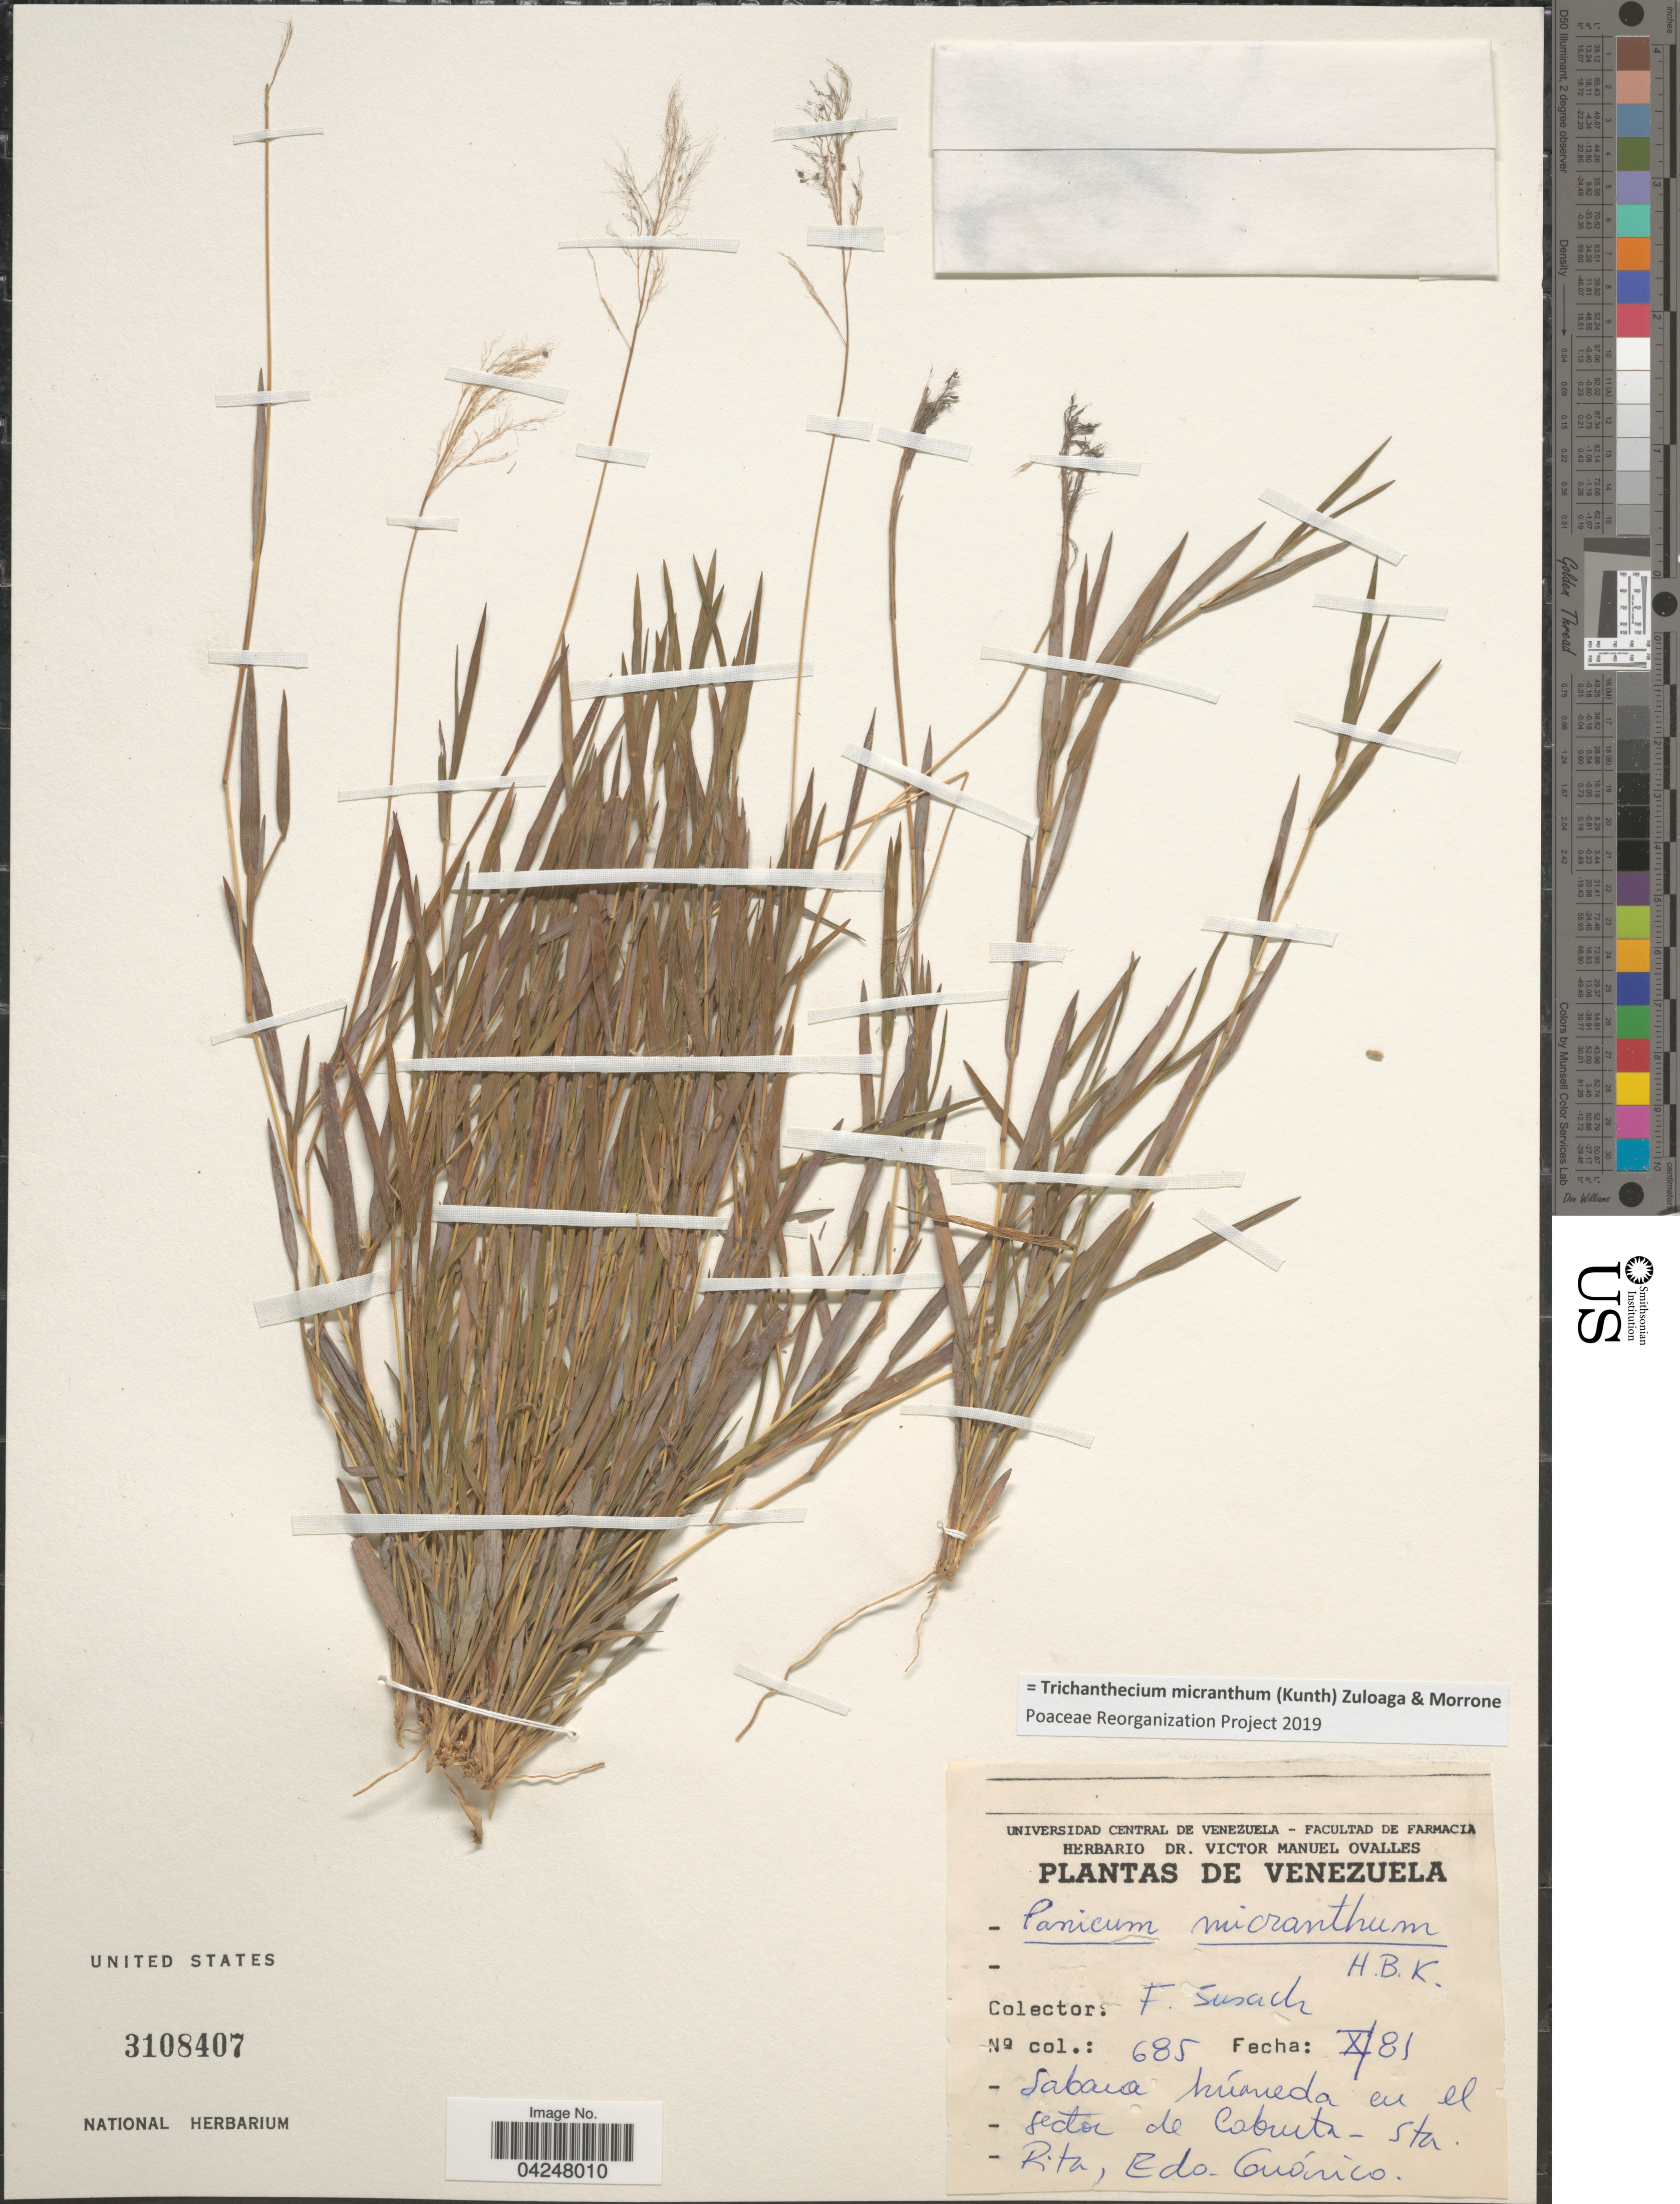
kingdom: Plantae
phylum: Tracheophyta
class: Liliopsida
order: Poales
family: Poaceae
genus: Trichanthecium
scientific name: Trichanthecium micranthum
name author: (Kunth) Zuloaga & Morrone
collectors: F. Susach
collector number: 685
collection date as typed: Transcribed d/m/y: /10/81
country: Venezuela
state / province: Guarico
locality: Sabana humeda en el sector de Cobruta - Sta Rita.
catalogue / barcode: US 3108407